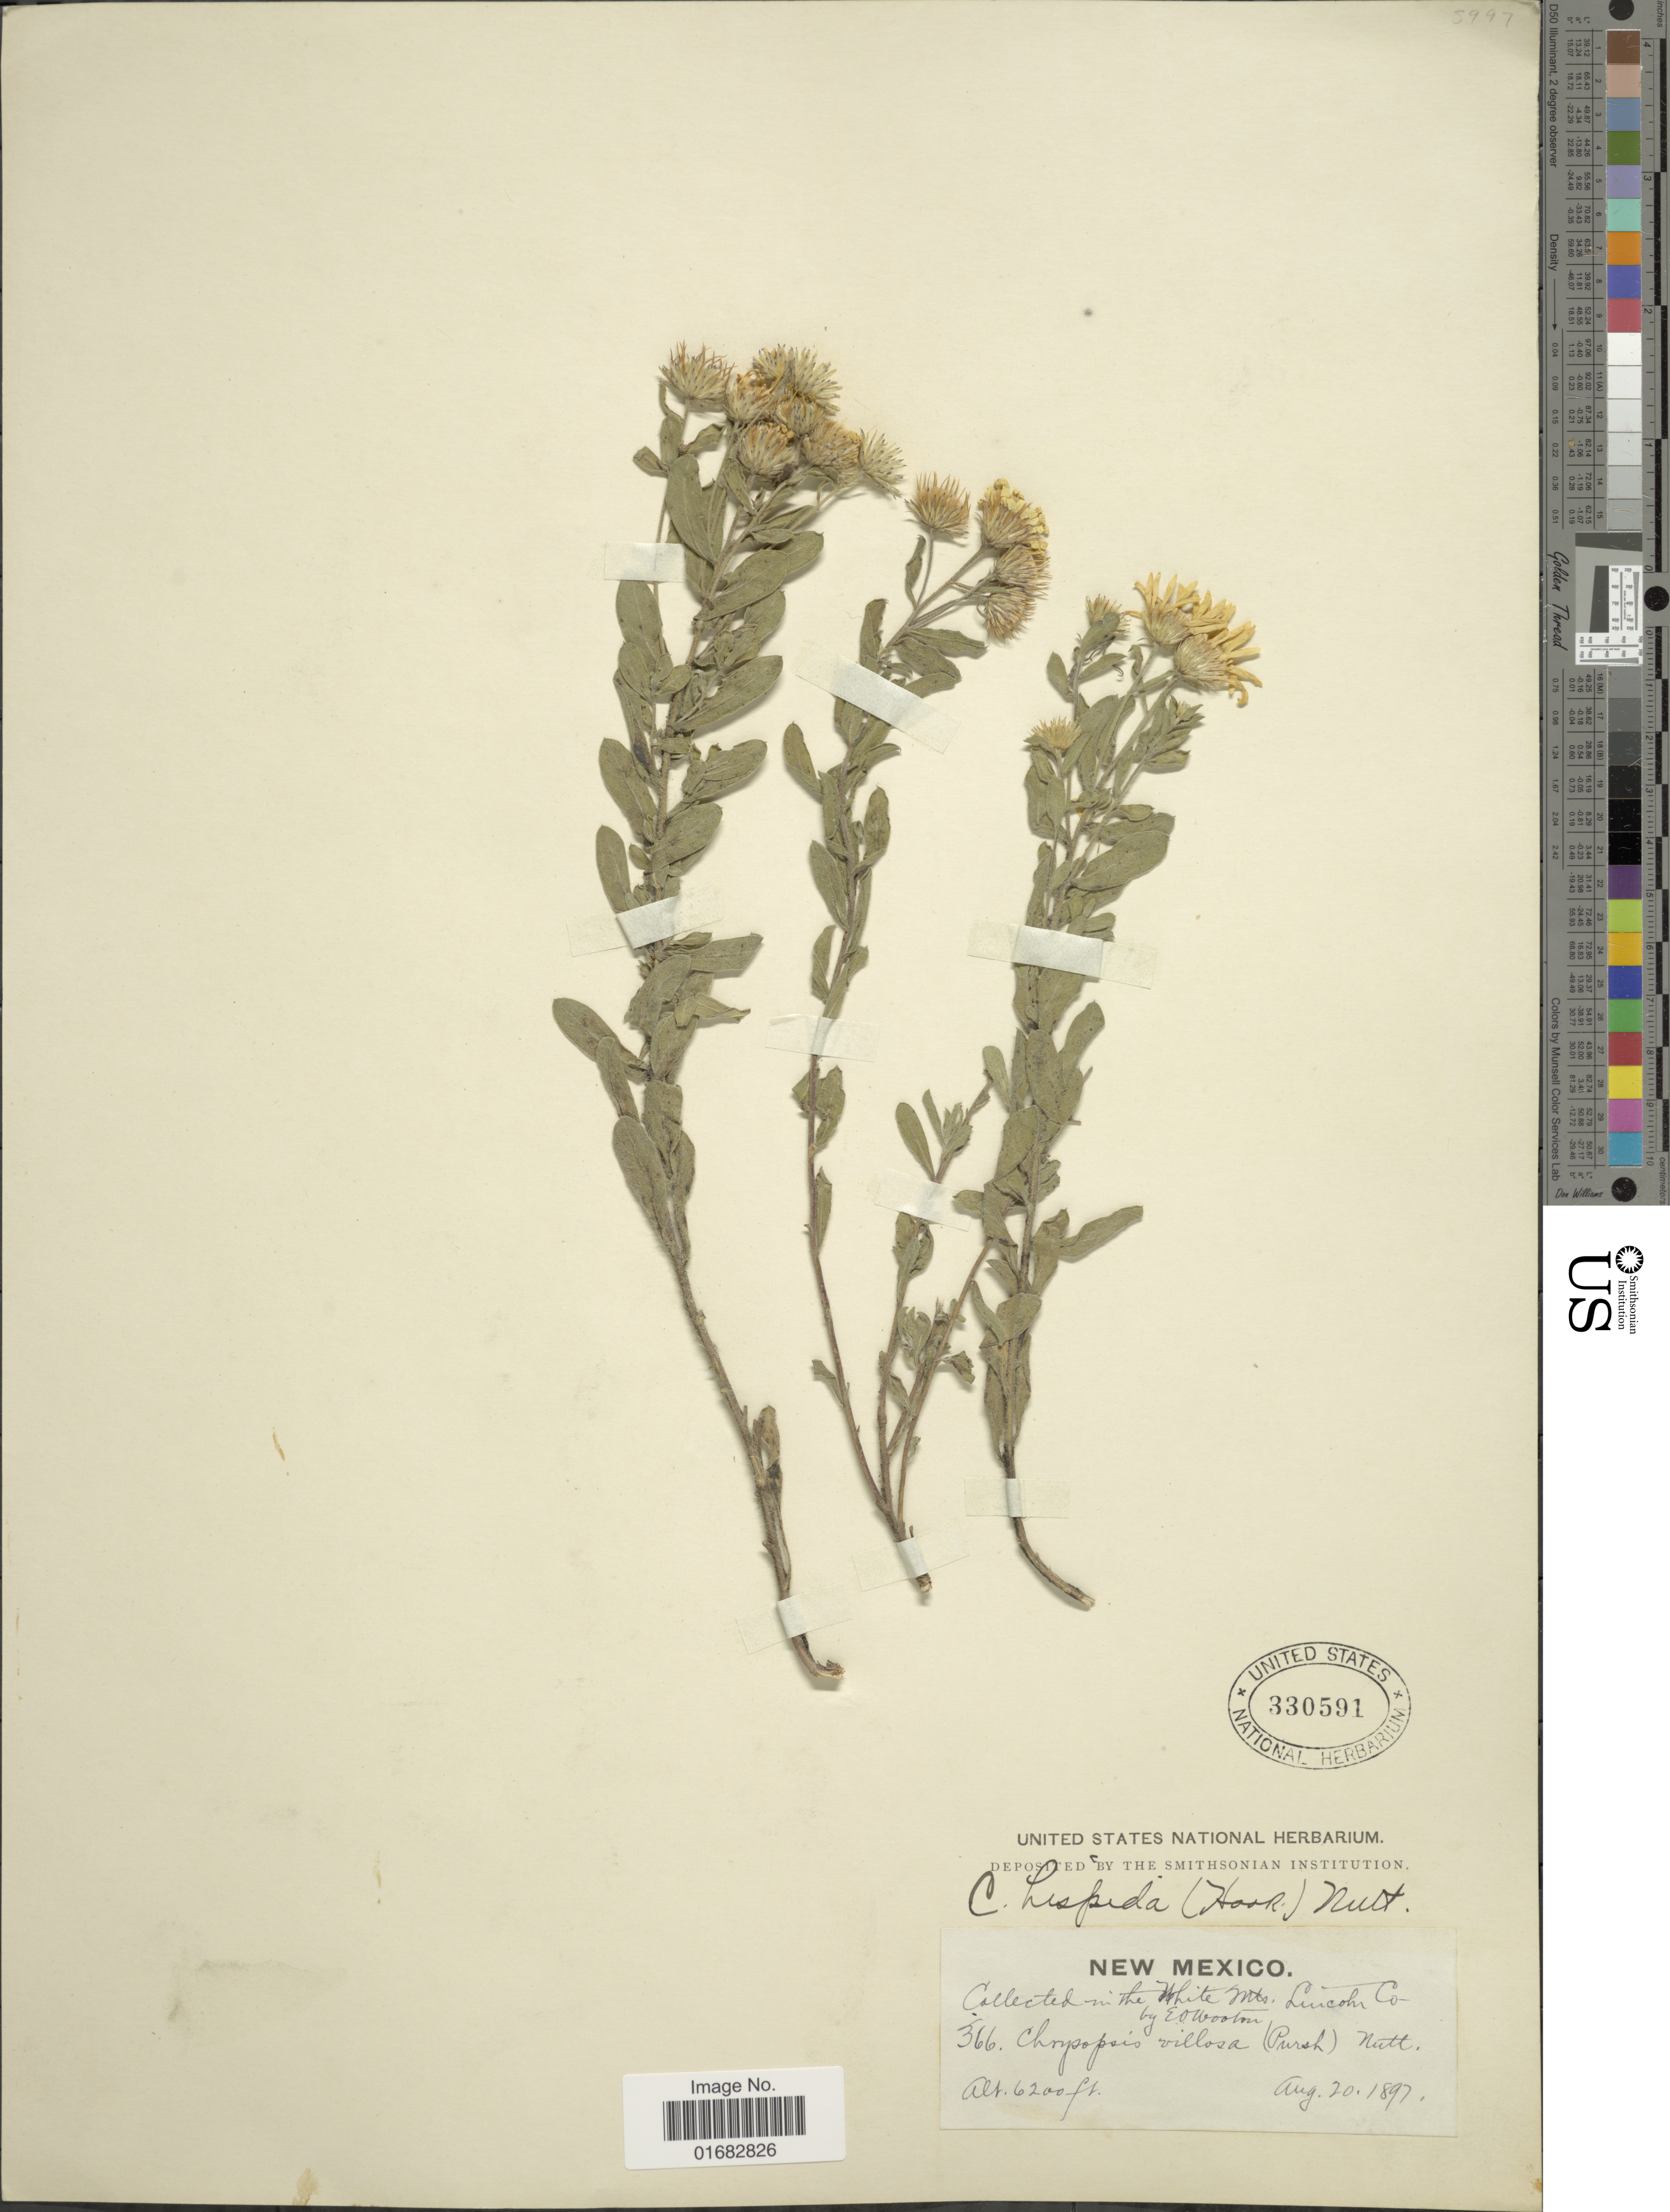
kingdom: Plantae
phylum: Tracheophyta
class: Magnoliopsida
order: Asterales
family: Asteraceae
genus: Heterotheca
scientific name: Heterotheca villosa var. hispida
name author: (Hook.) V.L. Harms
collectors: E. O. Wooton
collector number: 366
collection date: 1897-08-20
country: United States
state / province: New Mexico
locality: The White Mts., Lincoln Co.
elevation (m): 1890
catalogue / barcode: US 330591